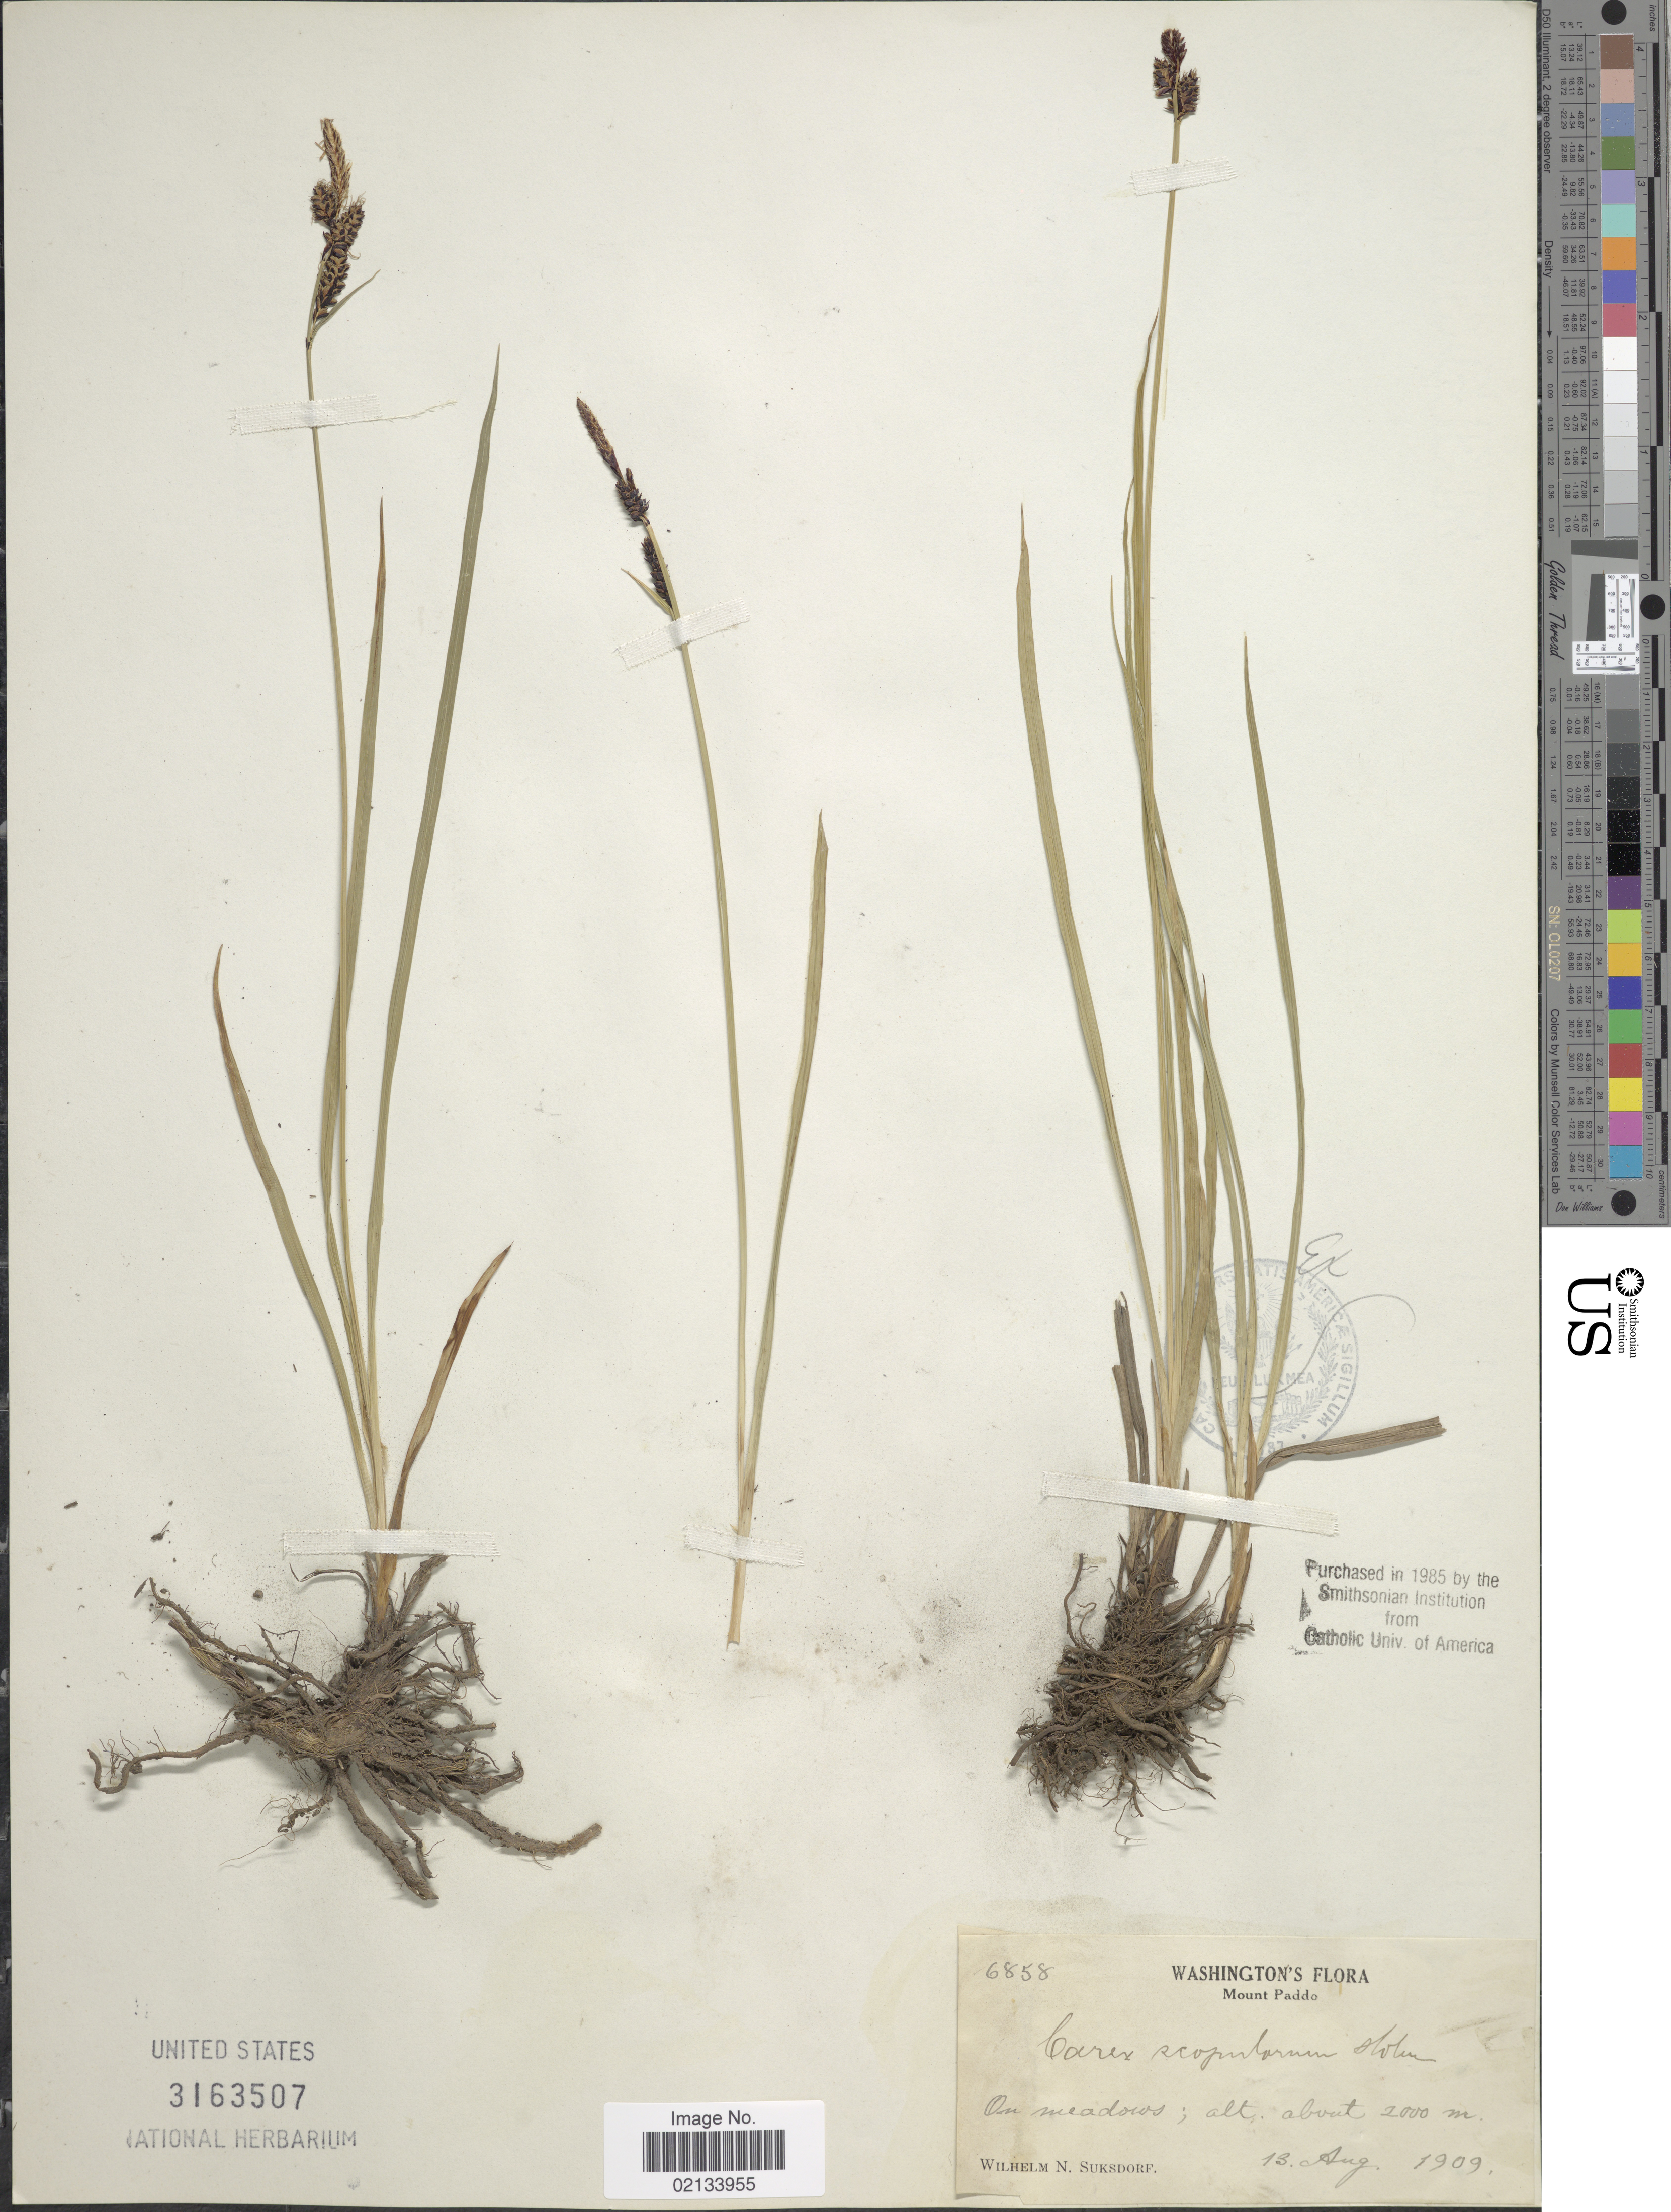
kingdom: Plantae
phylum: Tracheophyta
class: Liliopsida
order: Poales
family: Cyperaceae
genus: Carex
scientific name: Carex scopulorum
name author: Holm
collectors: W. N. Suksdorf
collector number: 6858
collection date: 1909-08-13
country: United States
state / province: Washington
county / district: Skamania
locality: Mount Paddo, on meadows.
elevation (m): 2000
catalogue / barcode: US 3163507